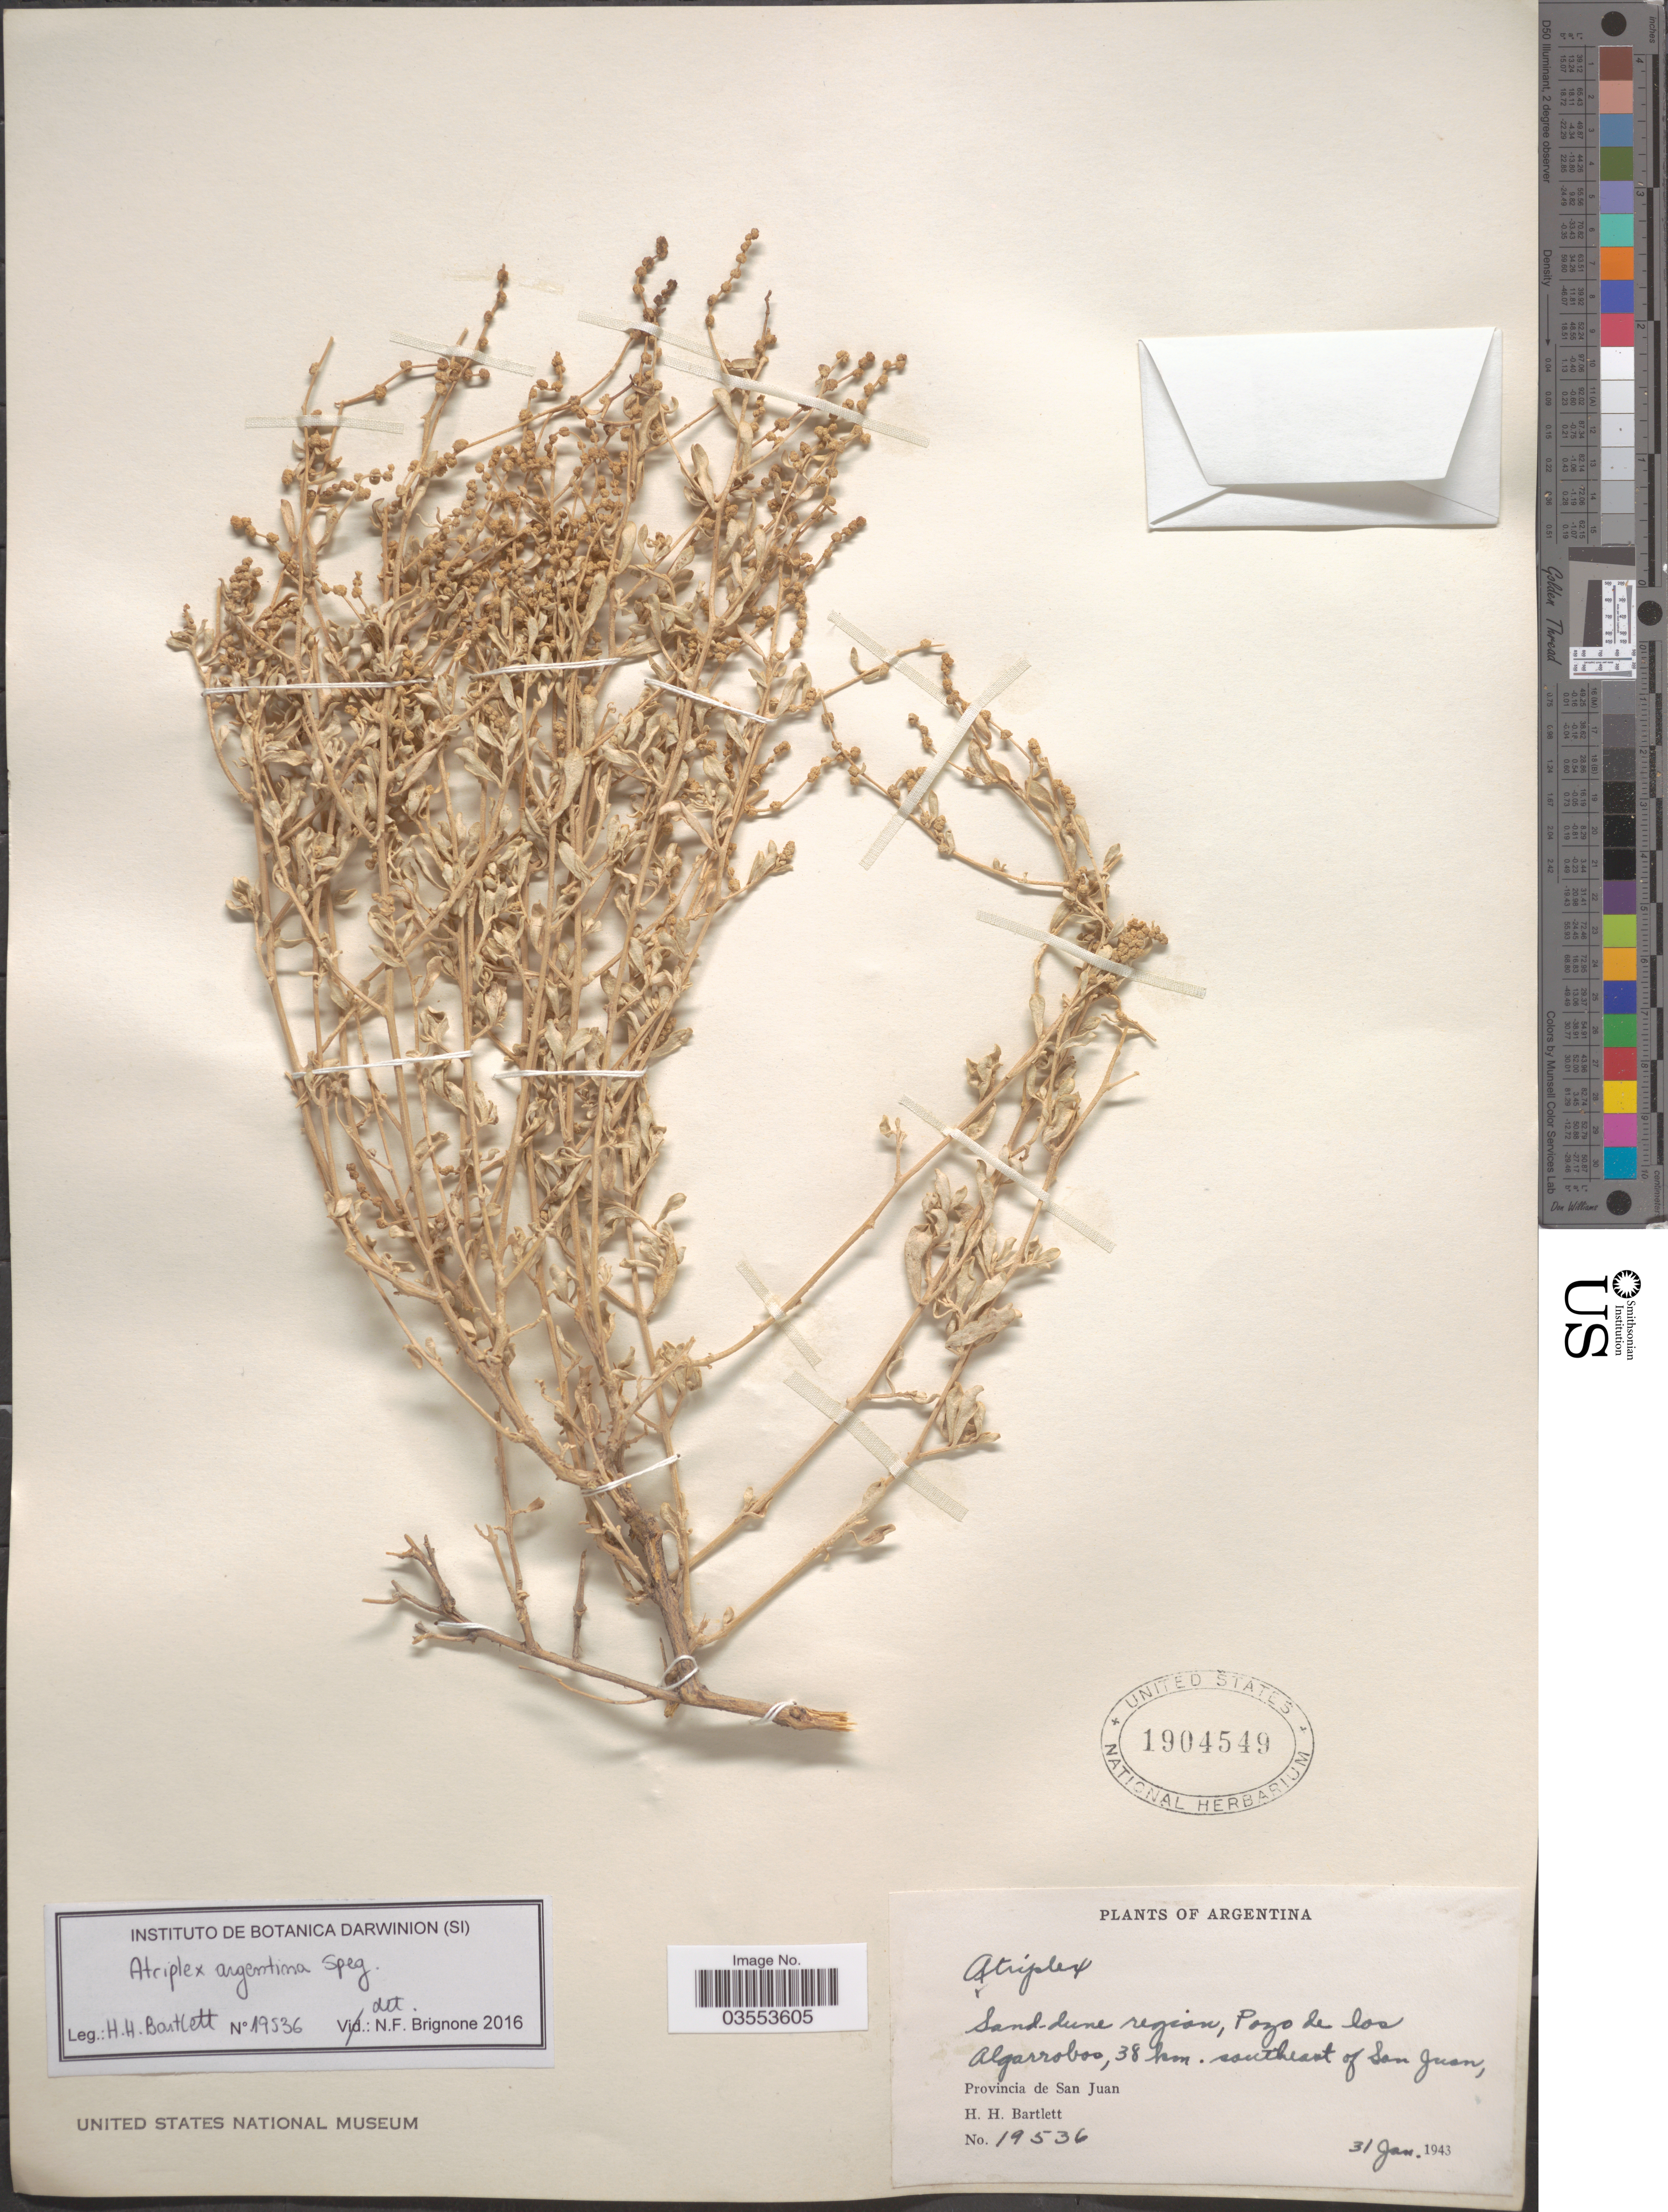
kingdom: Plantae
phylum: Tracheophyta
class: Magnoliopsida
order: Caryophyllales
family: Amaranthaceae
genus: Atriplex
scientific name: Atriplex sp.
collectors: H. H. Bartlett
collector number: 19536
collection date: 1943-01-31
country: Argentina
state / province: San Juan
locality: Sand-dune region, Pozo de los Algarrobos, 38 km. southeast of San Juan.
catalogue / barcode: US 1904549